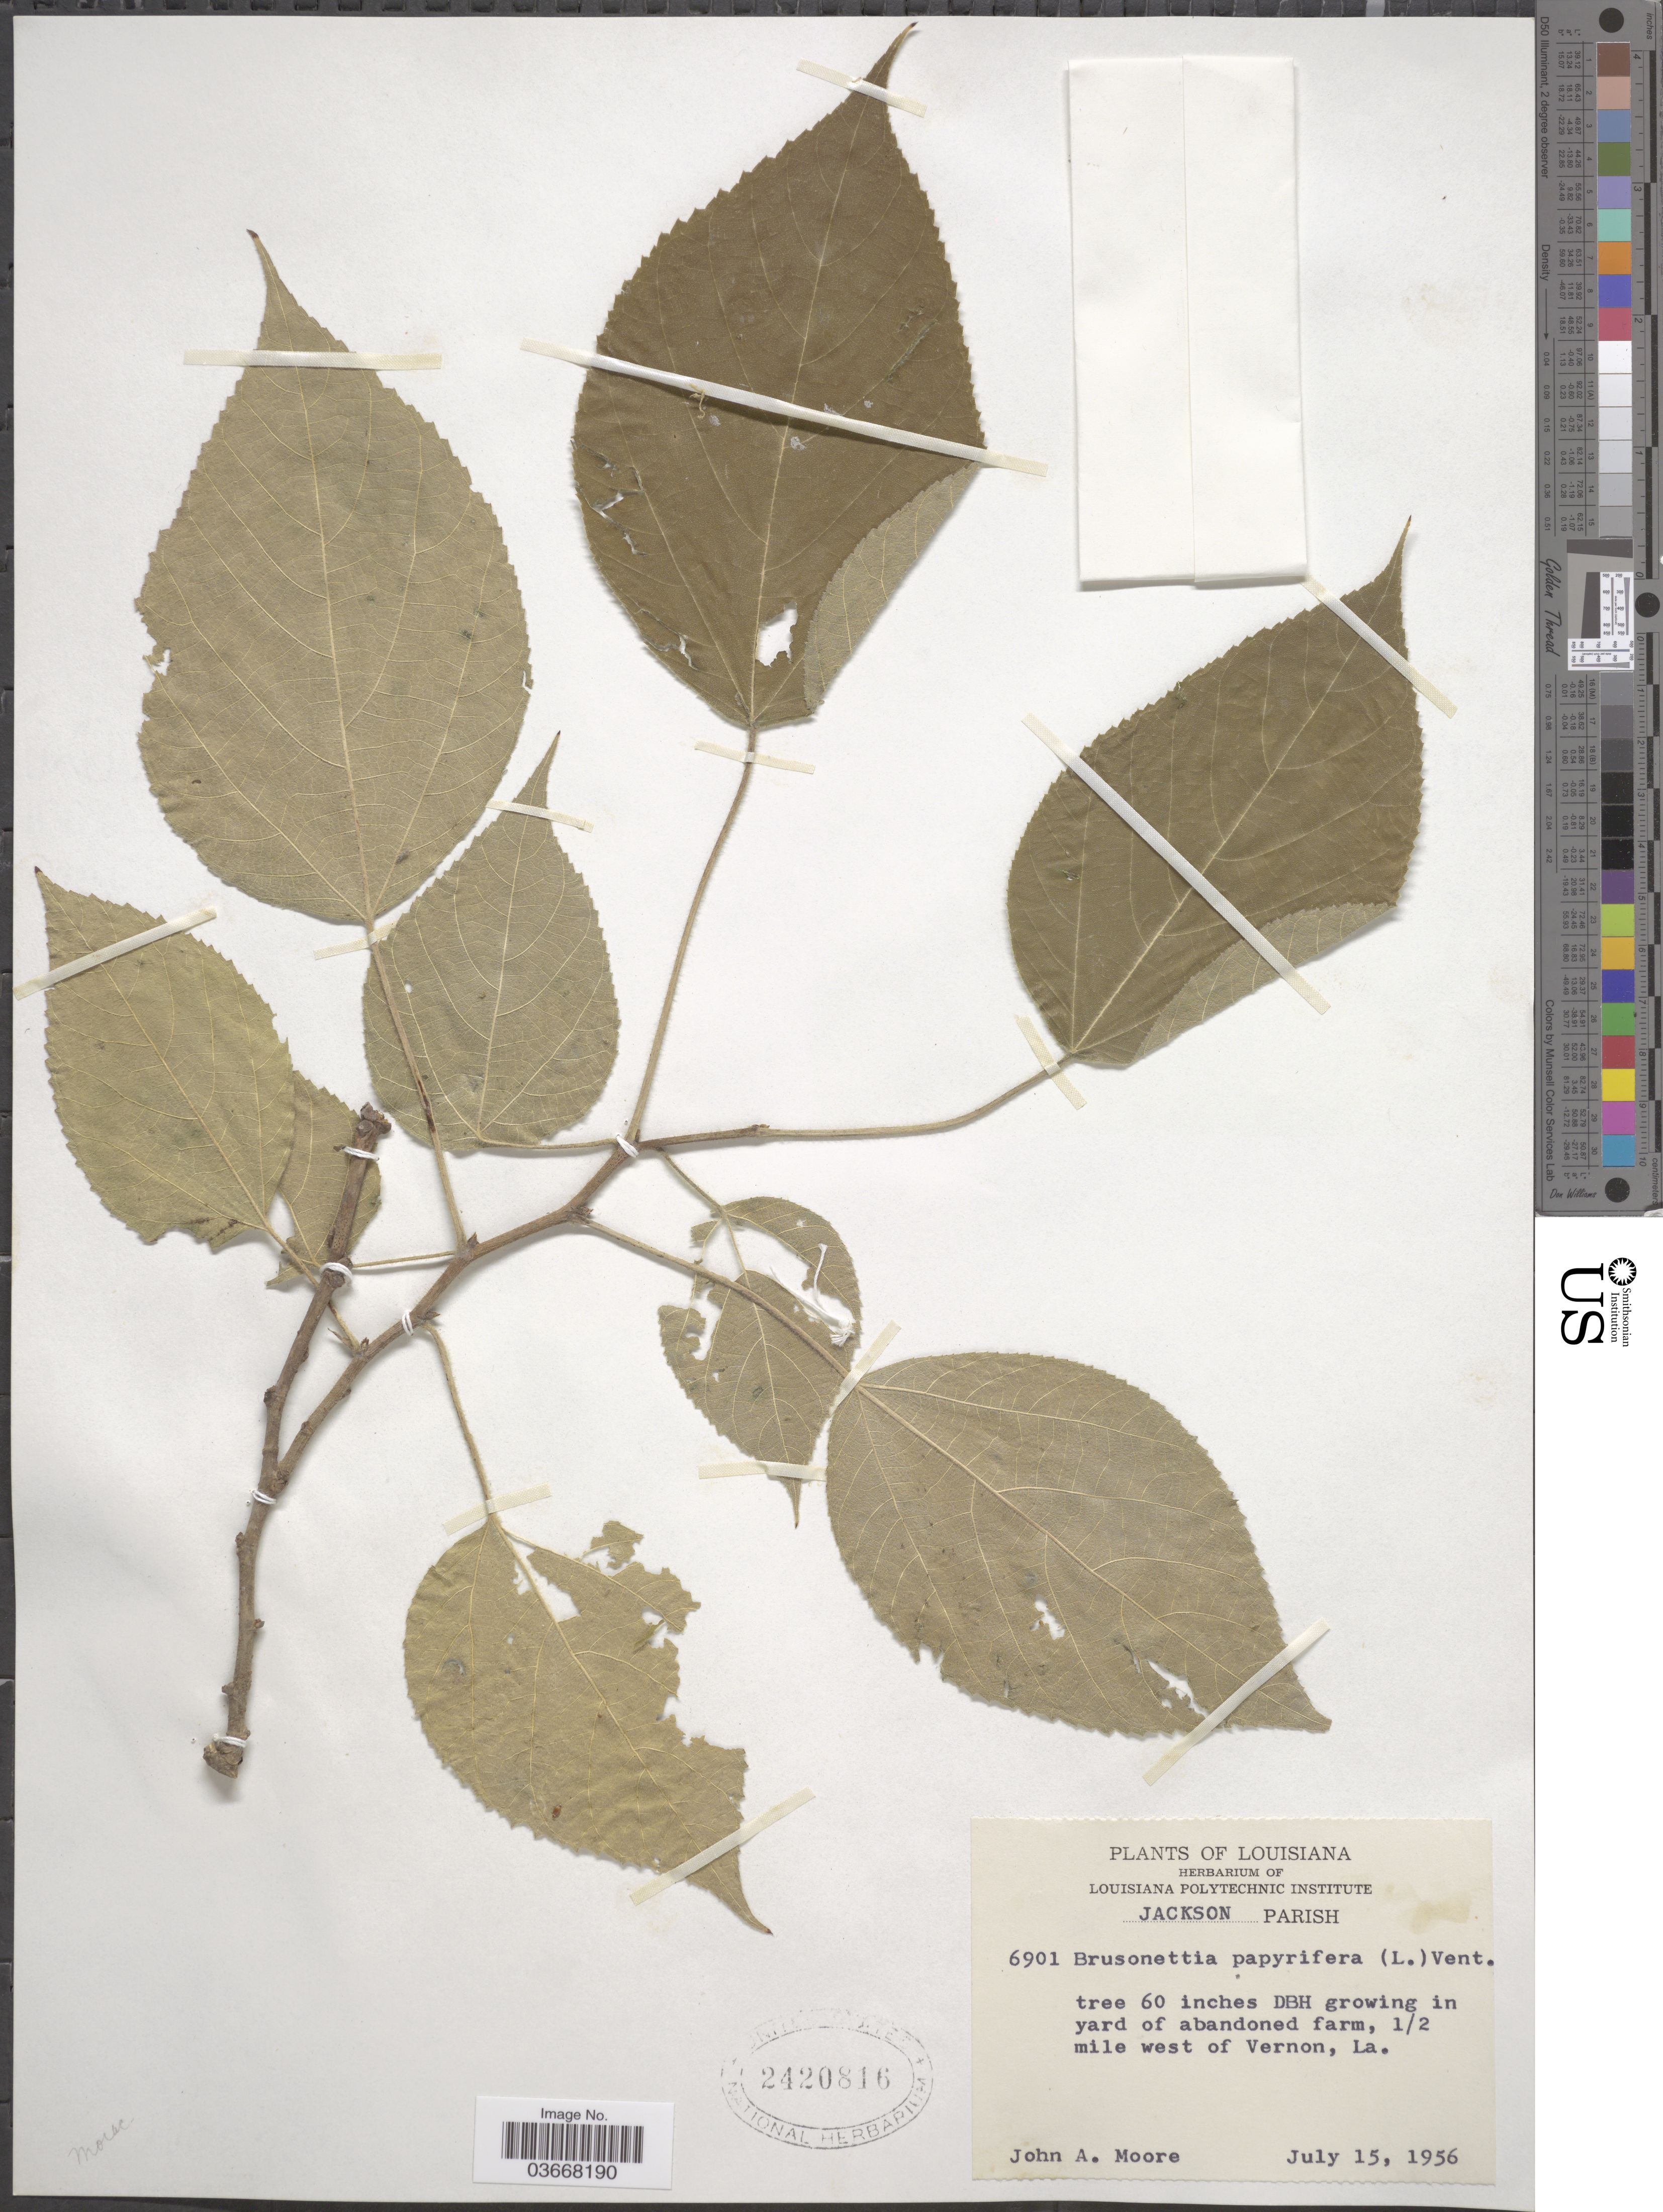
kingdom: Plantae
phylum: Tracheophyta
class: Magnoliopsida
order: Rosales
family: Moraceae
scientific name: Broussoneta papyrifera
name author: (L.) L'Hér. ex Vent.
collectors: J. A. Moore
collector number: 6901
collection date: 1956-07-15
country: United States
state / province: Louisiana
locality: Jackson Parish. In yard of abandoned farm, 1/2 mile west of Vernon.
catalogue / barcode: US 2420816